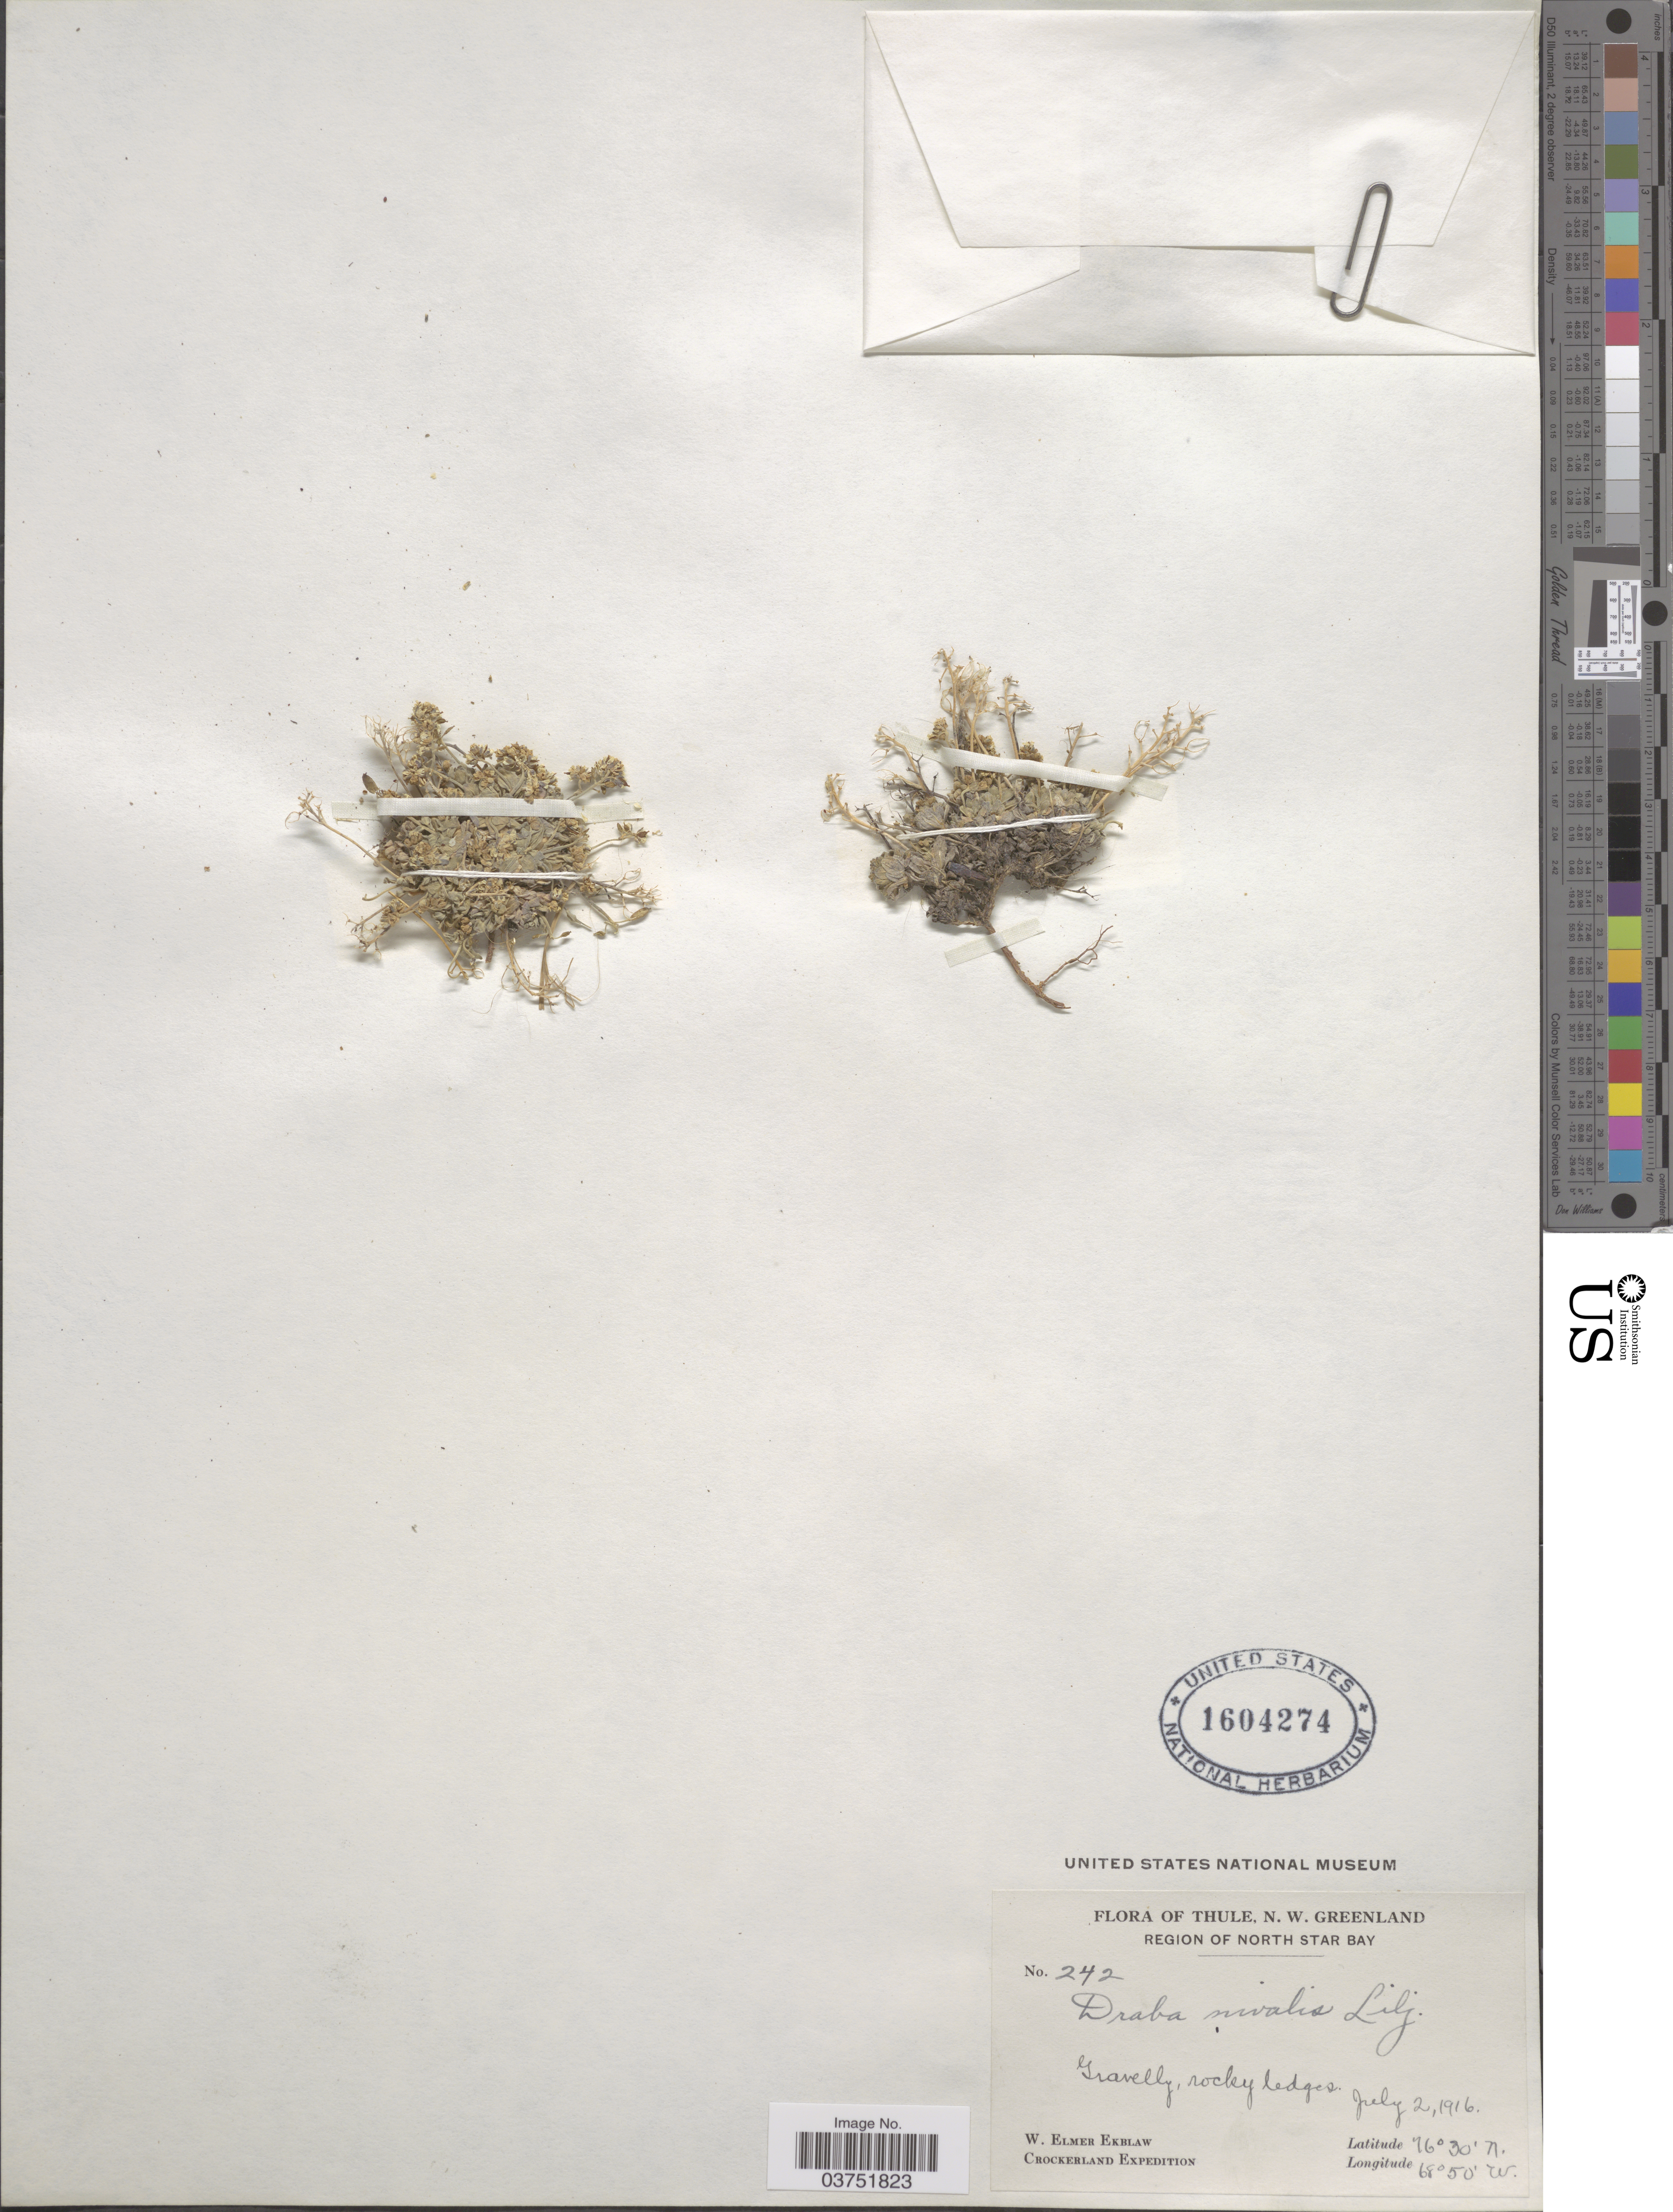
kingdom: Plantae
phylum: Tracheophyta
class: Magnoliopsida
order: Brassicales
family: Brassicaceae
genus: Draba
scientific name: Draba nivalis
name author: Lilj.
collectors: W. Ekblaw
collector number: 242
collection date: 1916-07-02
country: Greenland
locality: Thule, N.W. Greenland. Region of North Star Bay. Gravelly, rocky ledges.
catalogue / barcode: US 1604274